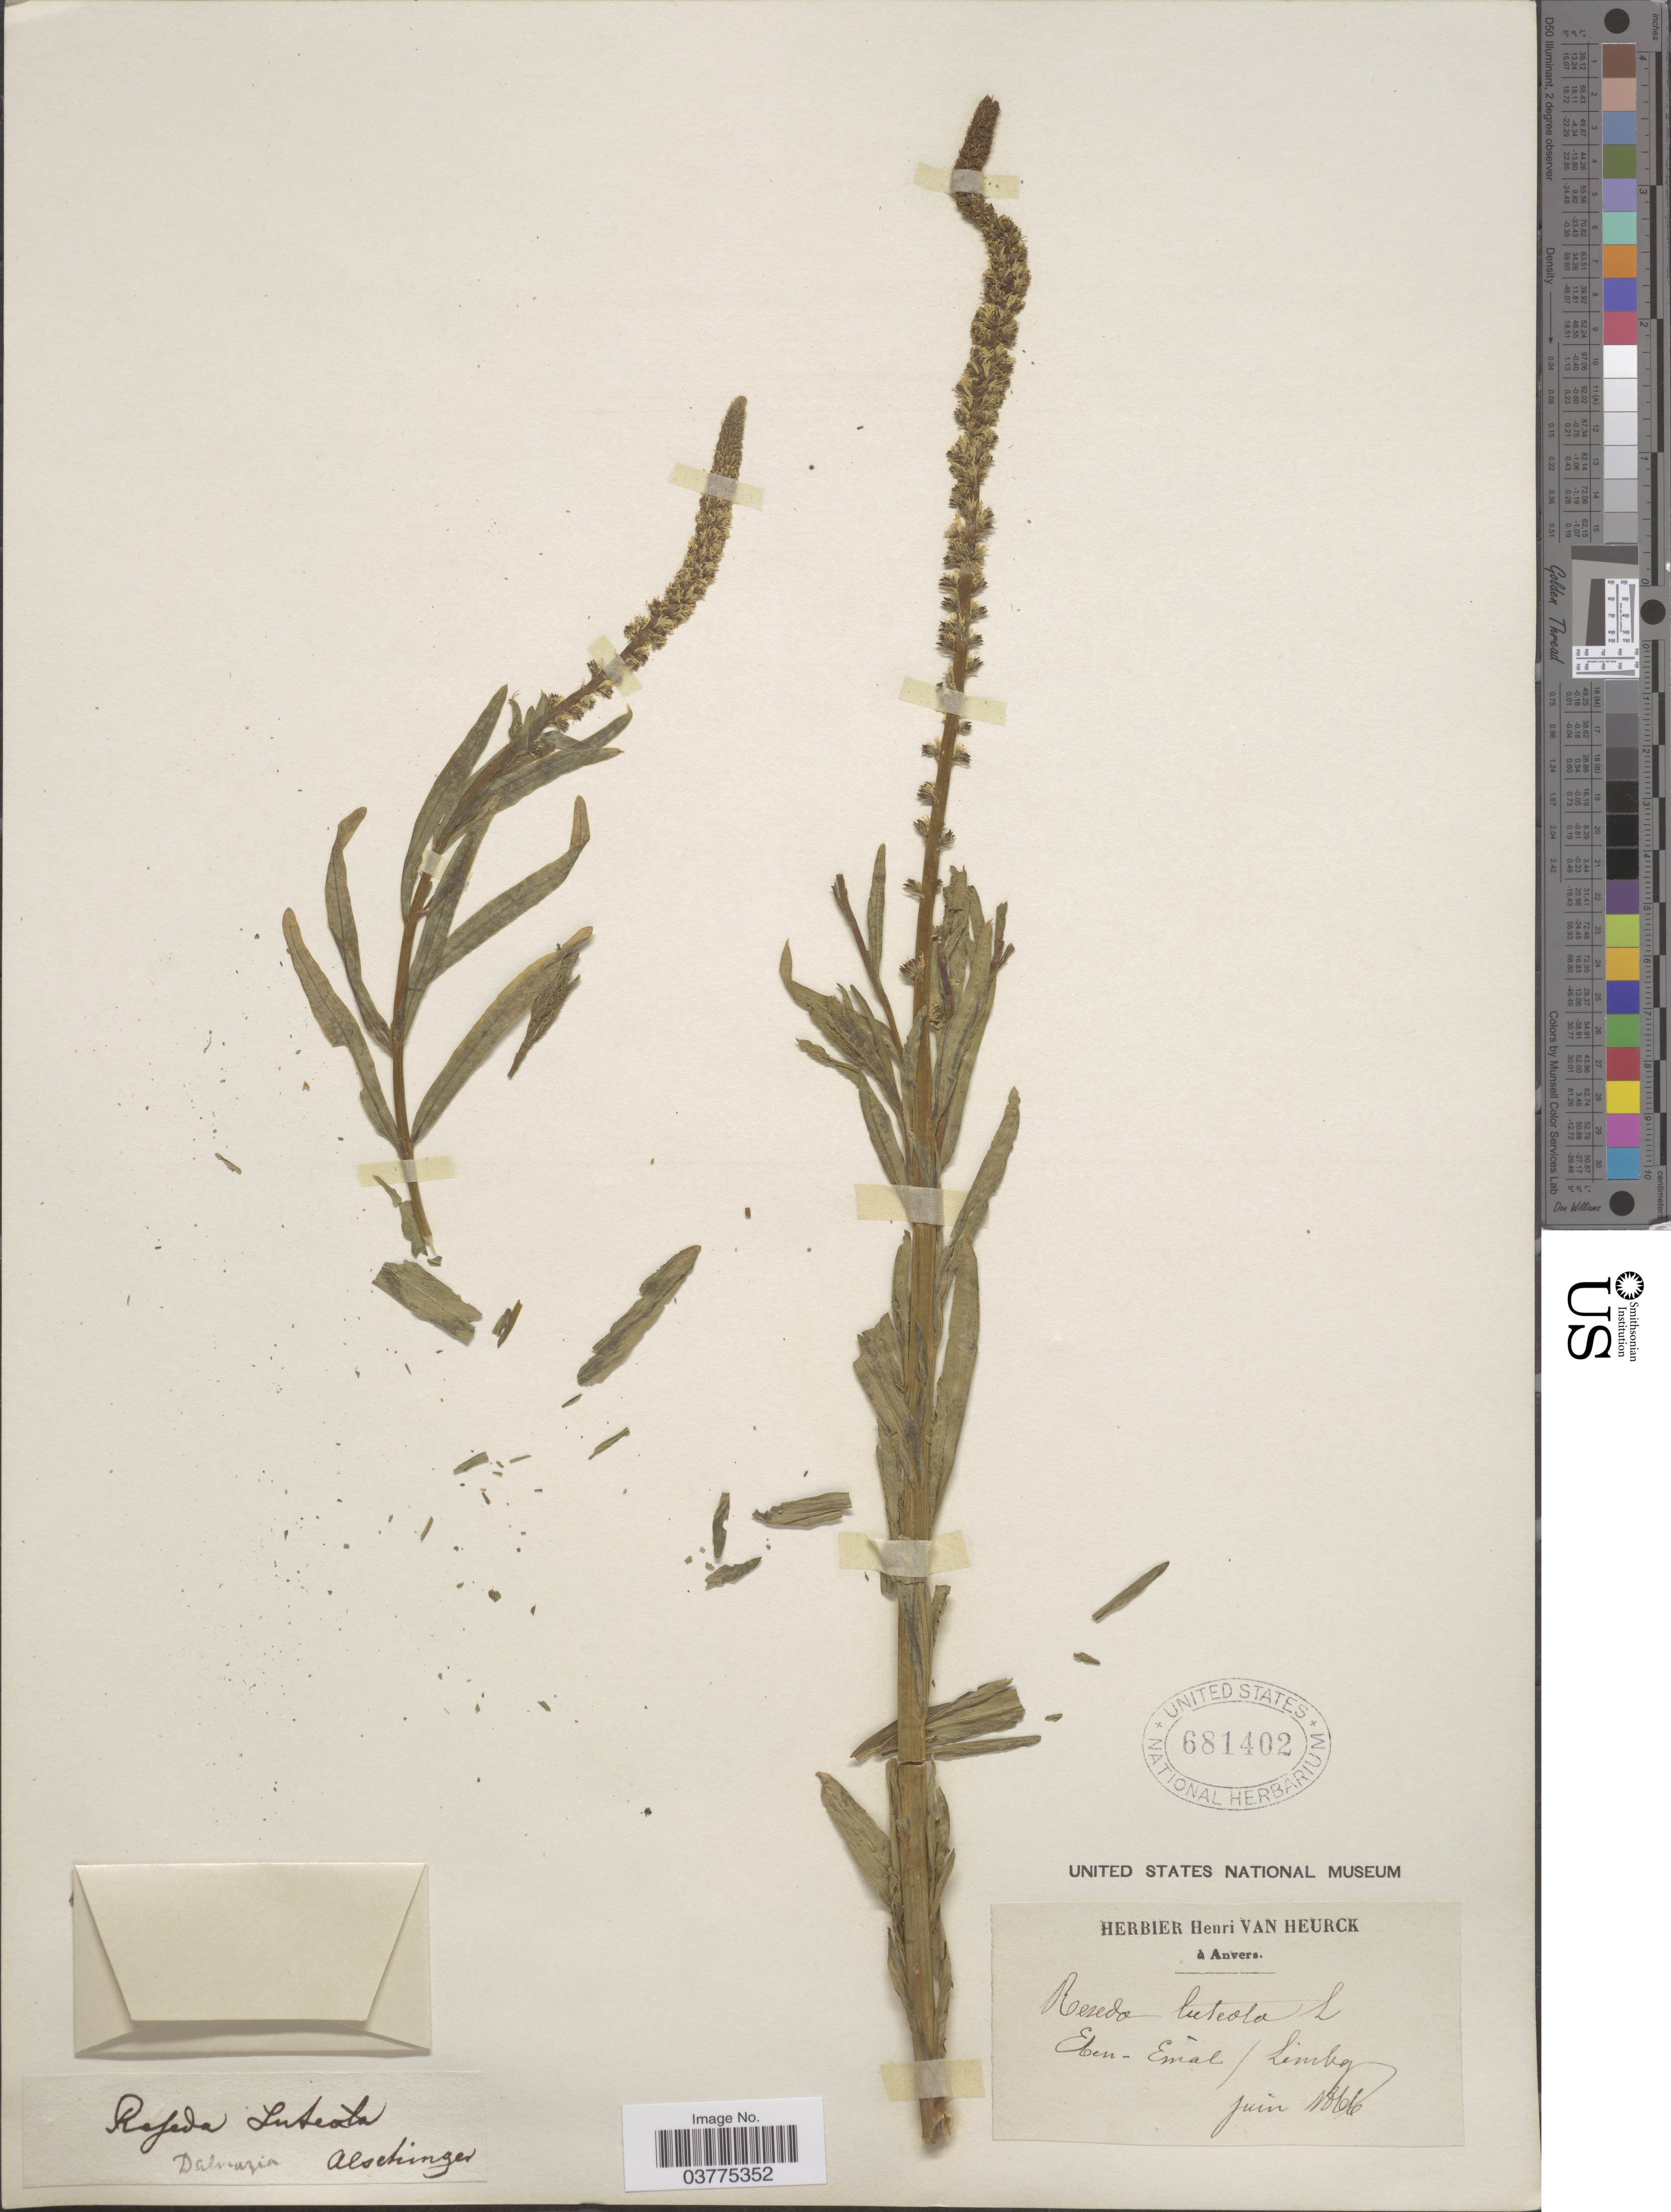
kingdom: Plantae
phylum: Tracheophyta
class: Magnoliopsida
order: Brassicales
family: Resedaceae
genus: Reseda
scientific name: Reseda luteola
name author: L.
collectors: ex Herb Henri van Heurck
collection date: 1866-06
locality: À Anvers. Eben* - Emàl* / Limbo*.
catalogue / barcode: US 681402